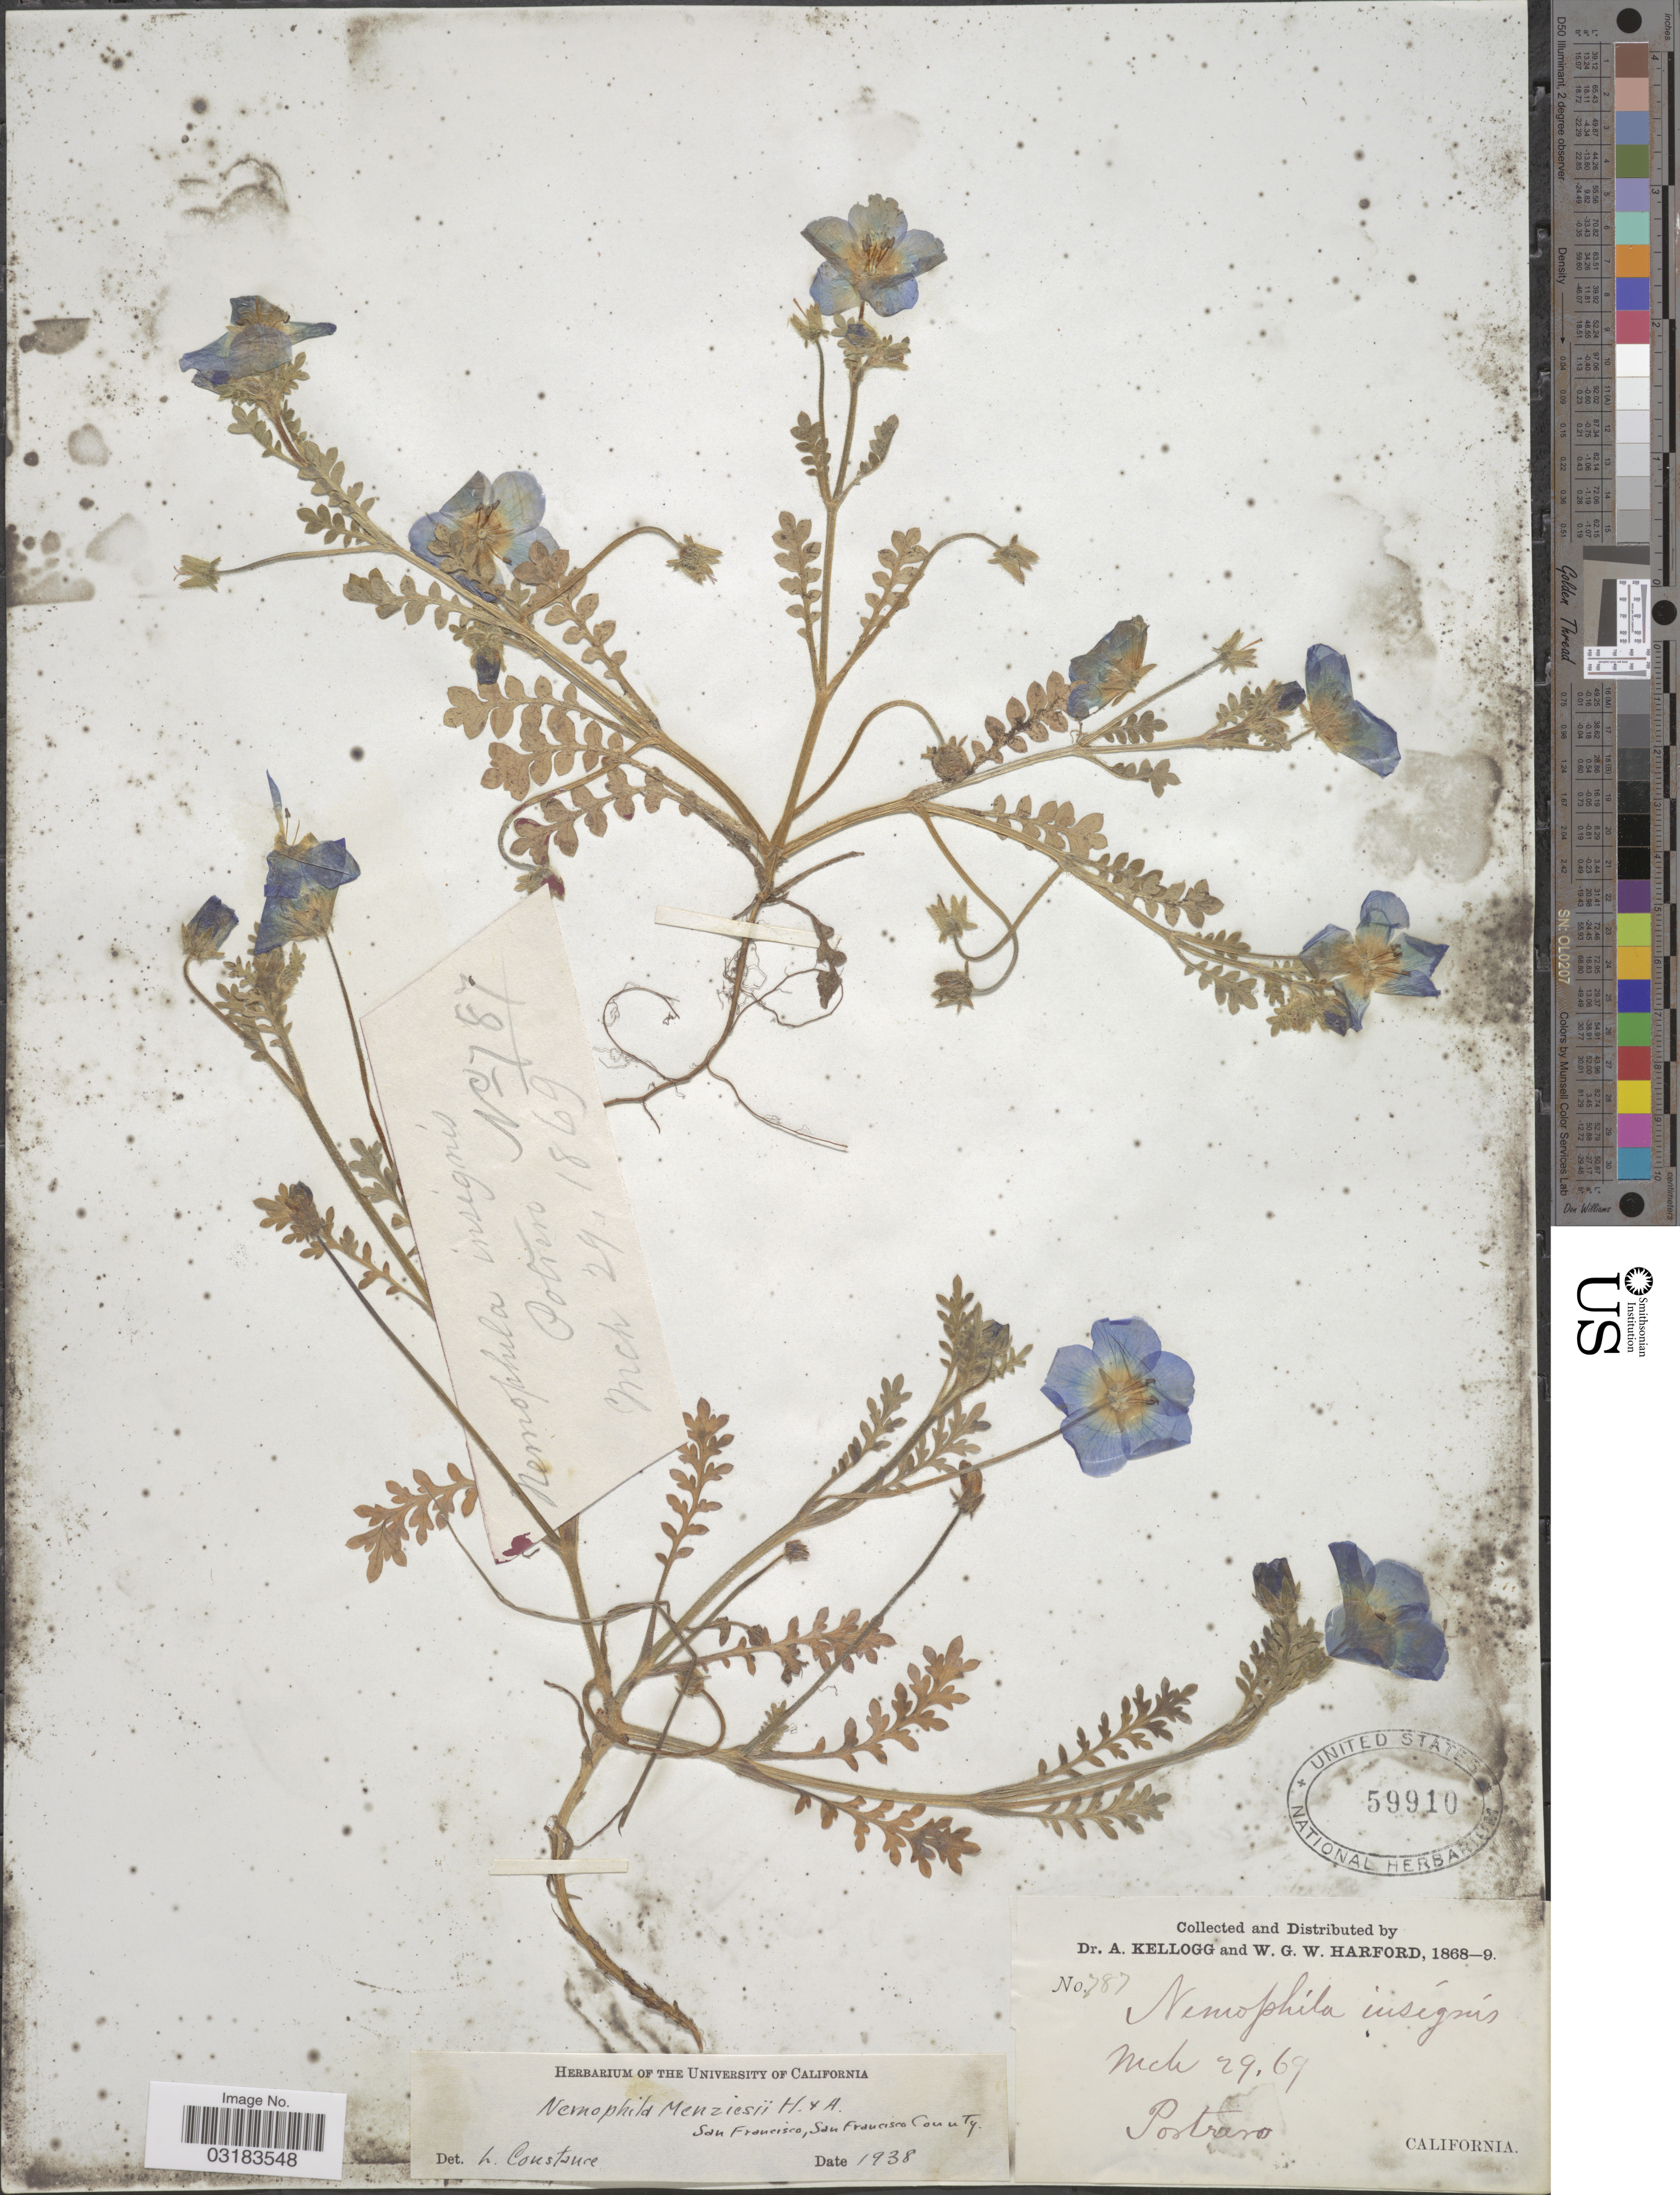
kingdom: Plantae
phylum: Tracheophyta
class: Magnoliopsida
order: Boraginales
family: Hydrophyllaceae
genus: Nemophila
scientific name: Nemophila menziesii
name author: Hook. & Arn.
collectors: A. Kellogg & W. G. W. Harford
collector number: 787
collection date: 1869-03-29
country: United States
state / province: California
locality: Potrero.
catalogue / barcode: US 59910